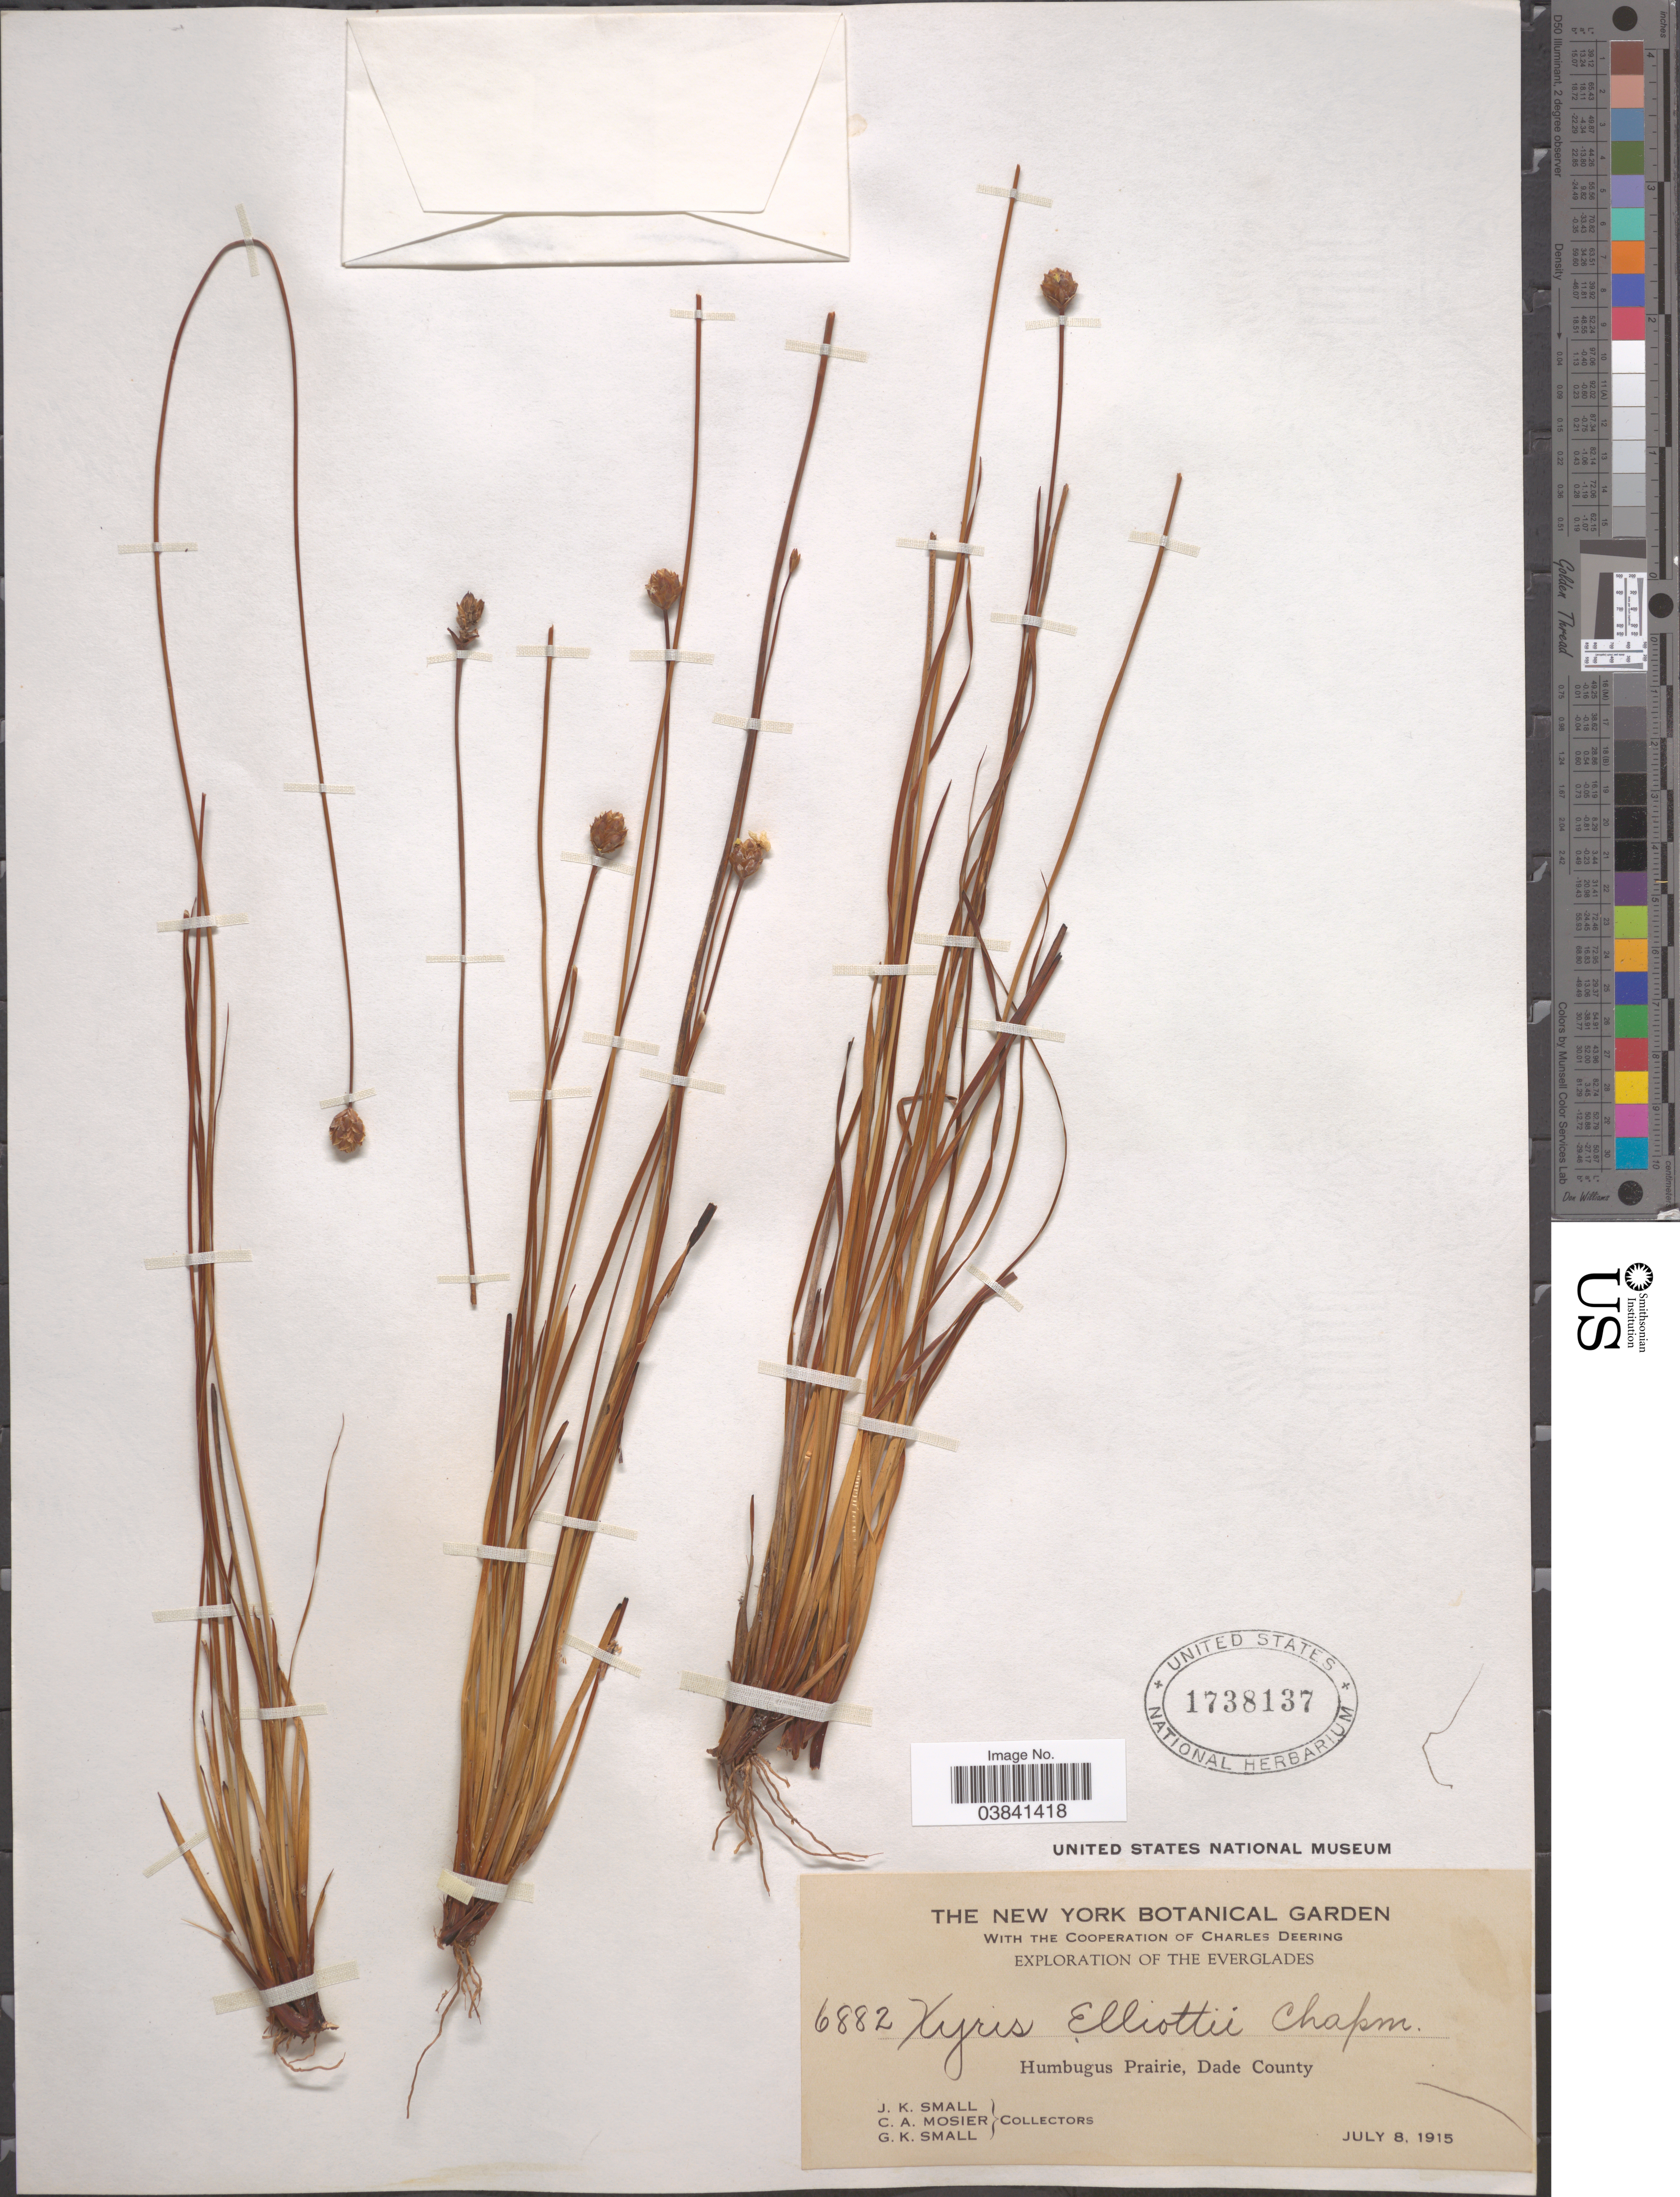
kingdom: Plantae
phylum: Tracheophyta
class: Liliopsida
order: Poales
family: Xyridaceae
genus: Xyris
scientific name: Xyris elliottii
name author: Chapm.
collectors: J. K. Small, C. A. Mosier & G. K. Small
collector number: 6882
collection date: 1915-07-08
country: United States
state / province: Florida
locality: The Everglades. Humbugus Prairie, Dade County.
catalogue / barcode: US 1738137